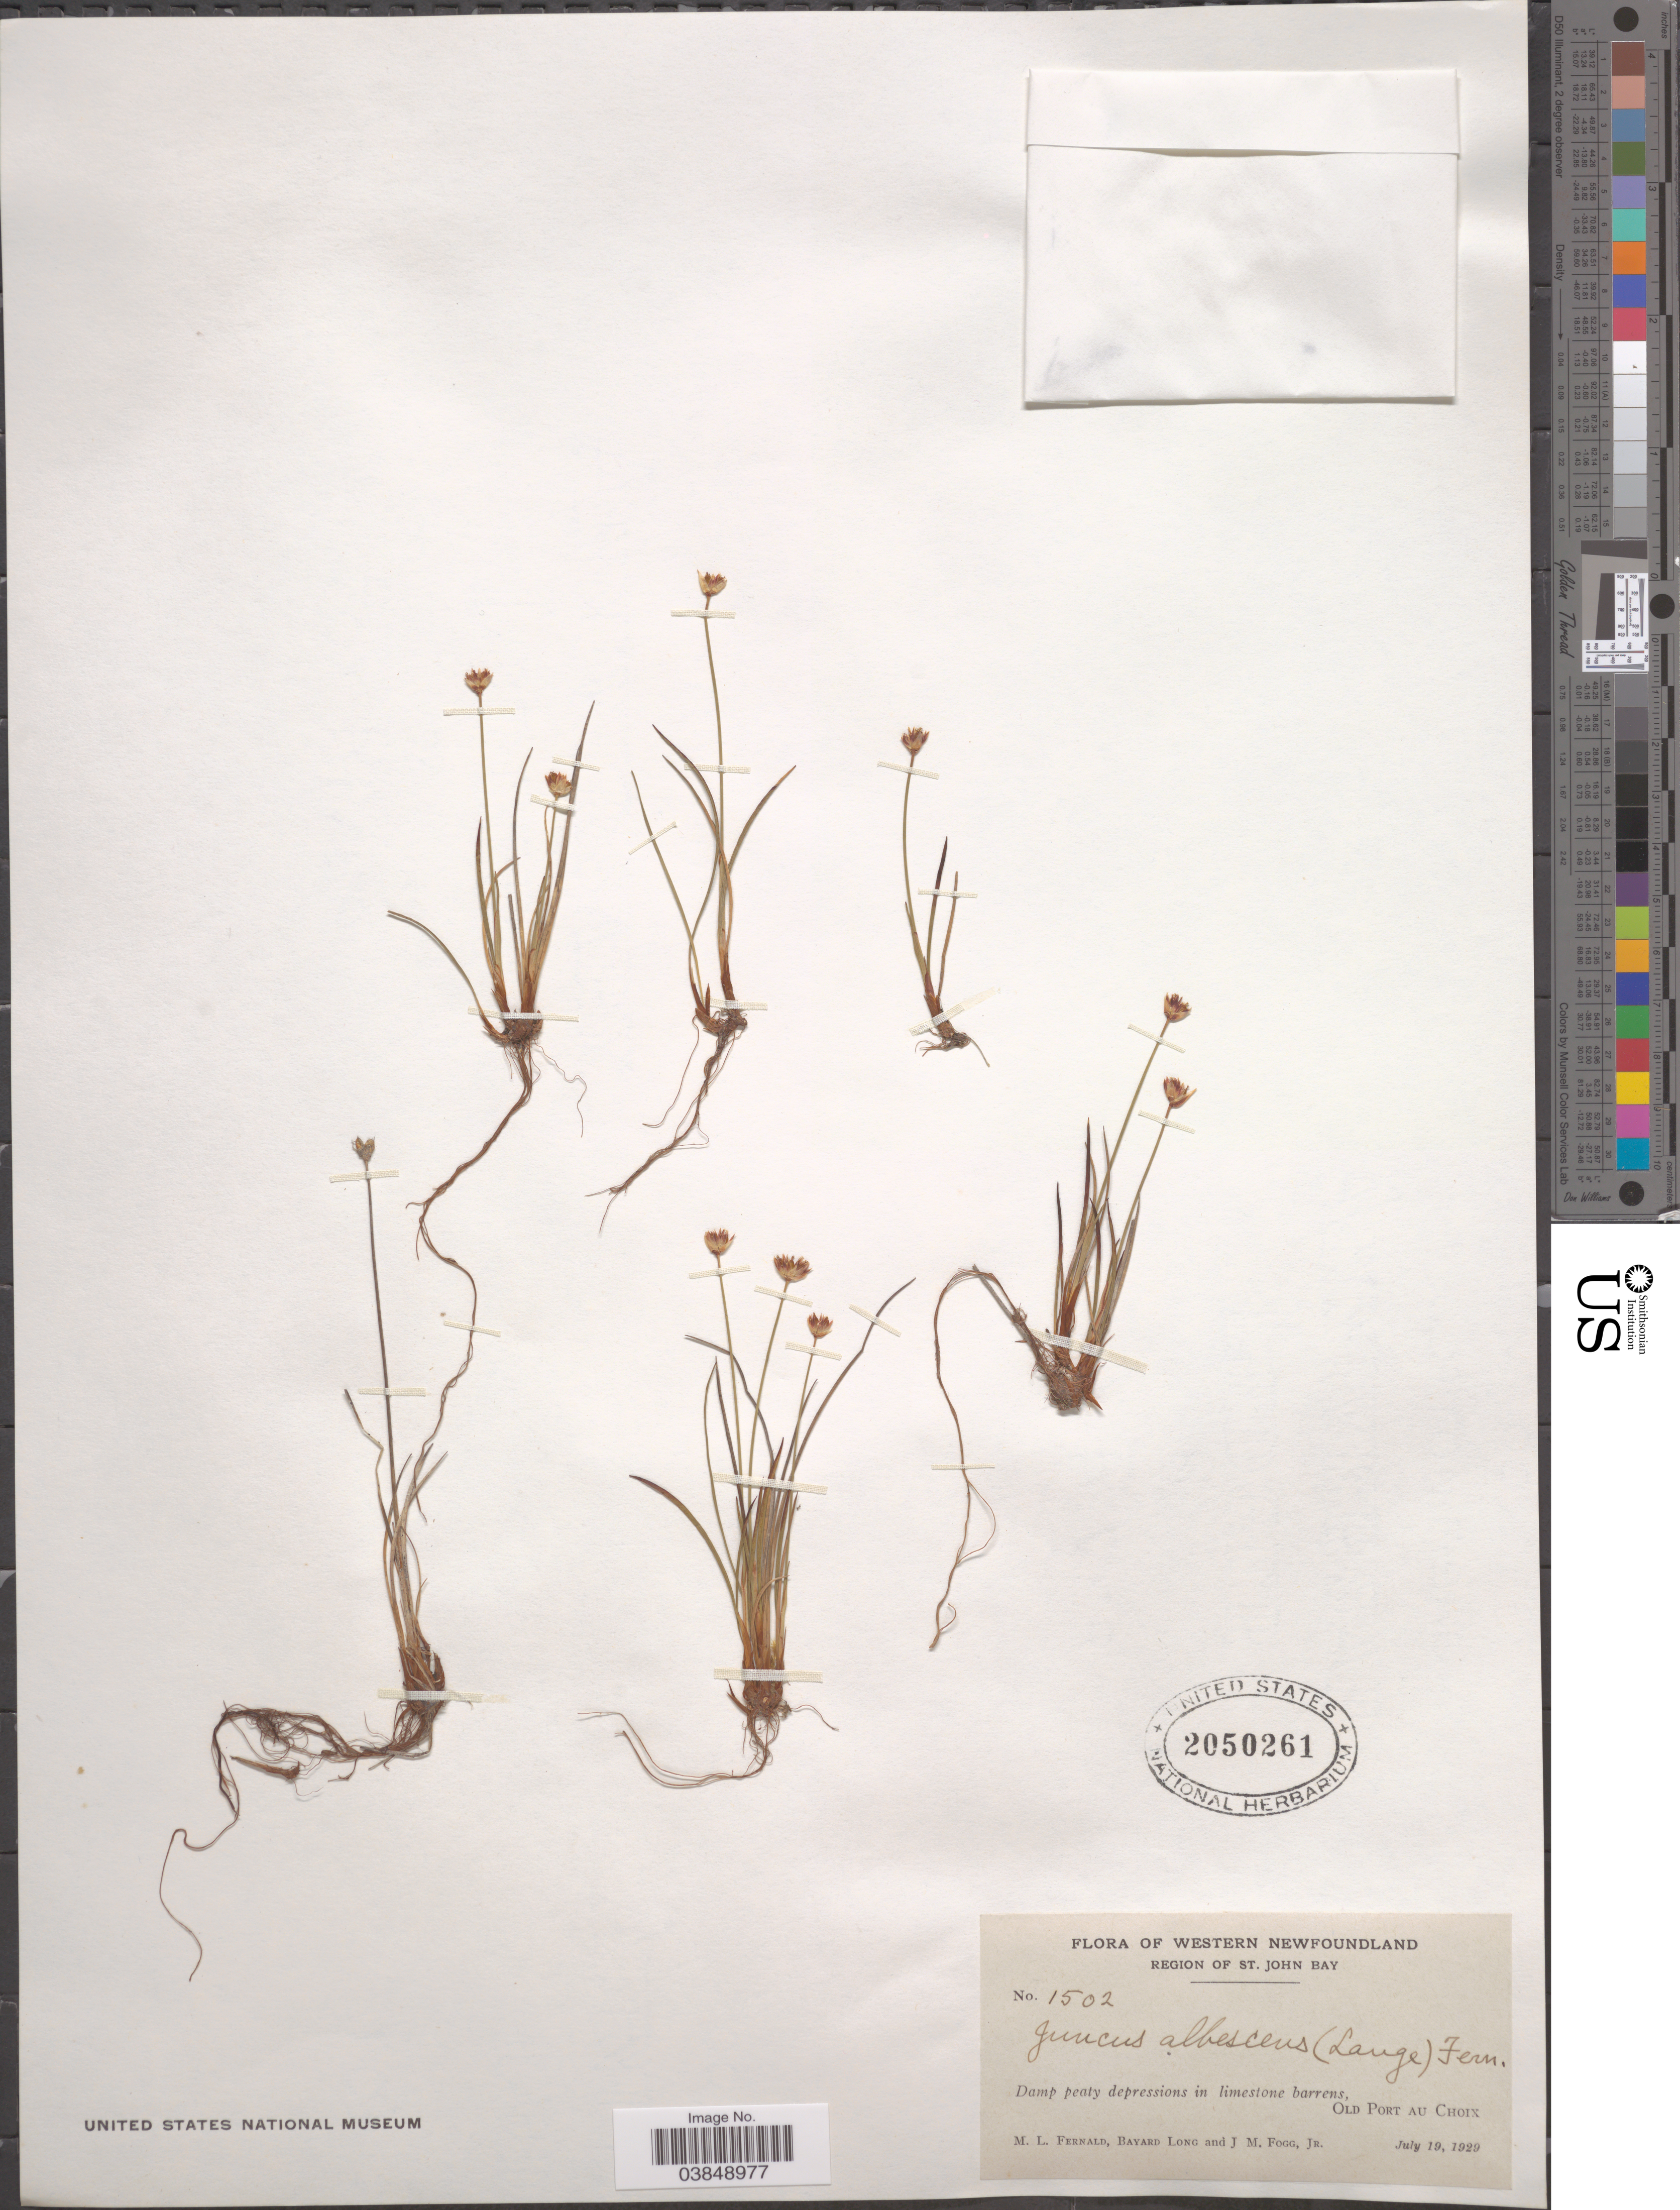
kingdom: Plantae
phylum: Tracheophyta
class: Liliopsida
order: Poales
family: Juncaceae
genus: Juncus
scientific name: Juncus albescens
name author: Fernald & Lange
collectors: M. L. Fernald, B. Long & J. Fogg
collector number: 1502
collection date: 1929-07-19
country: Canada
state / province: Newfoundland and Labrador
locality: Western Newfoundland. Region of St. John Bay. Old Port au Choix.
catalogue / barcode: US 2050261